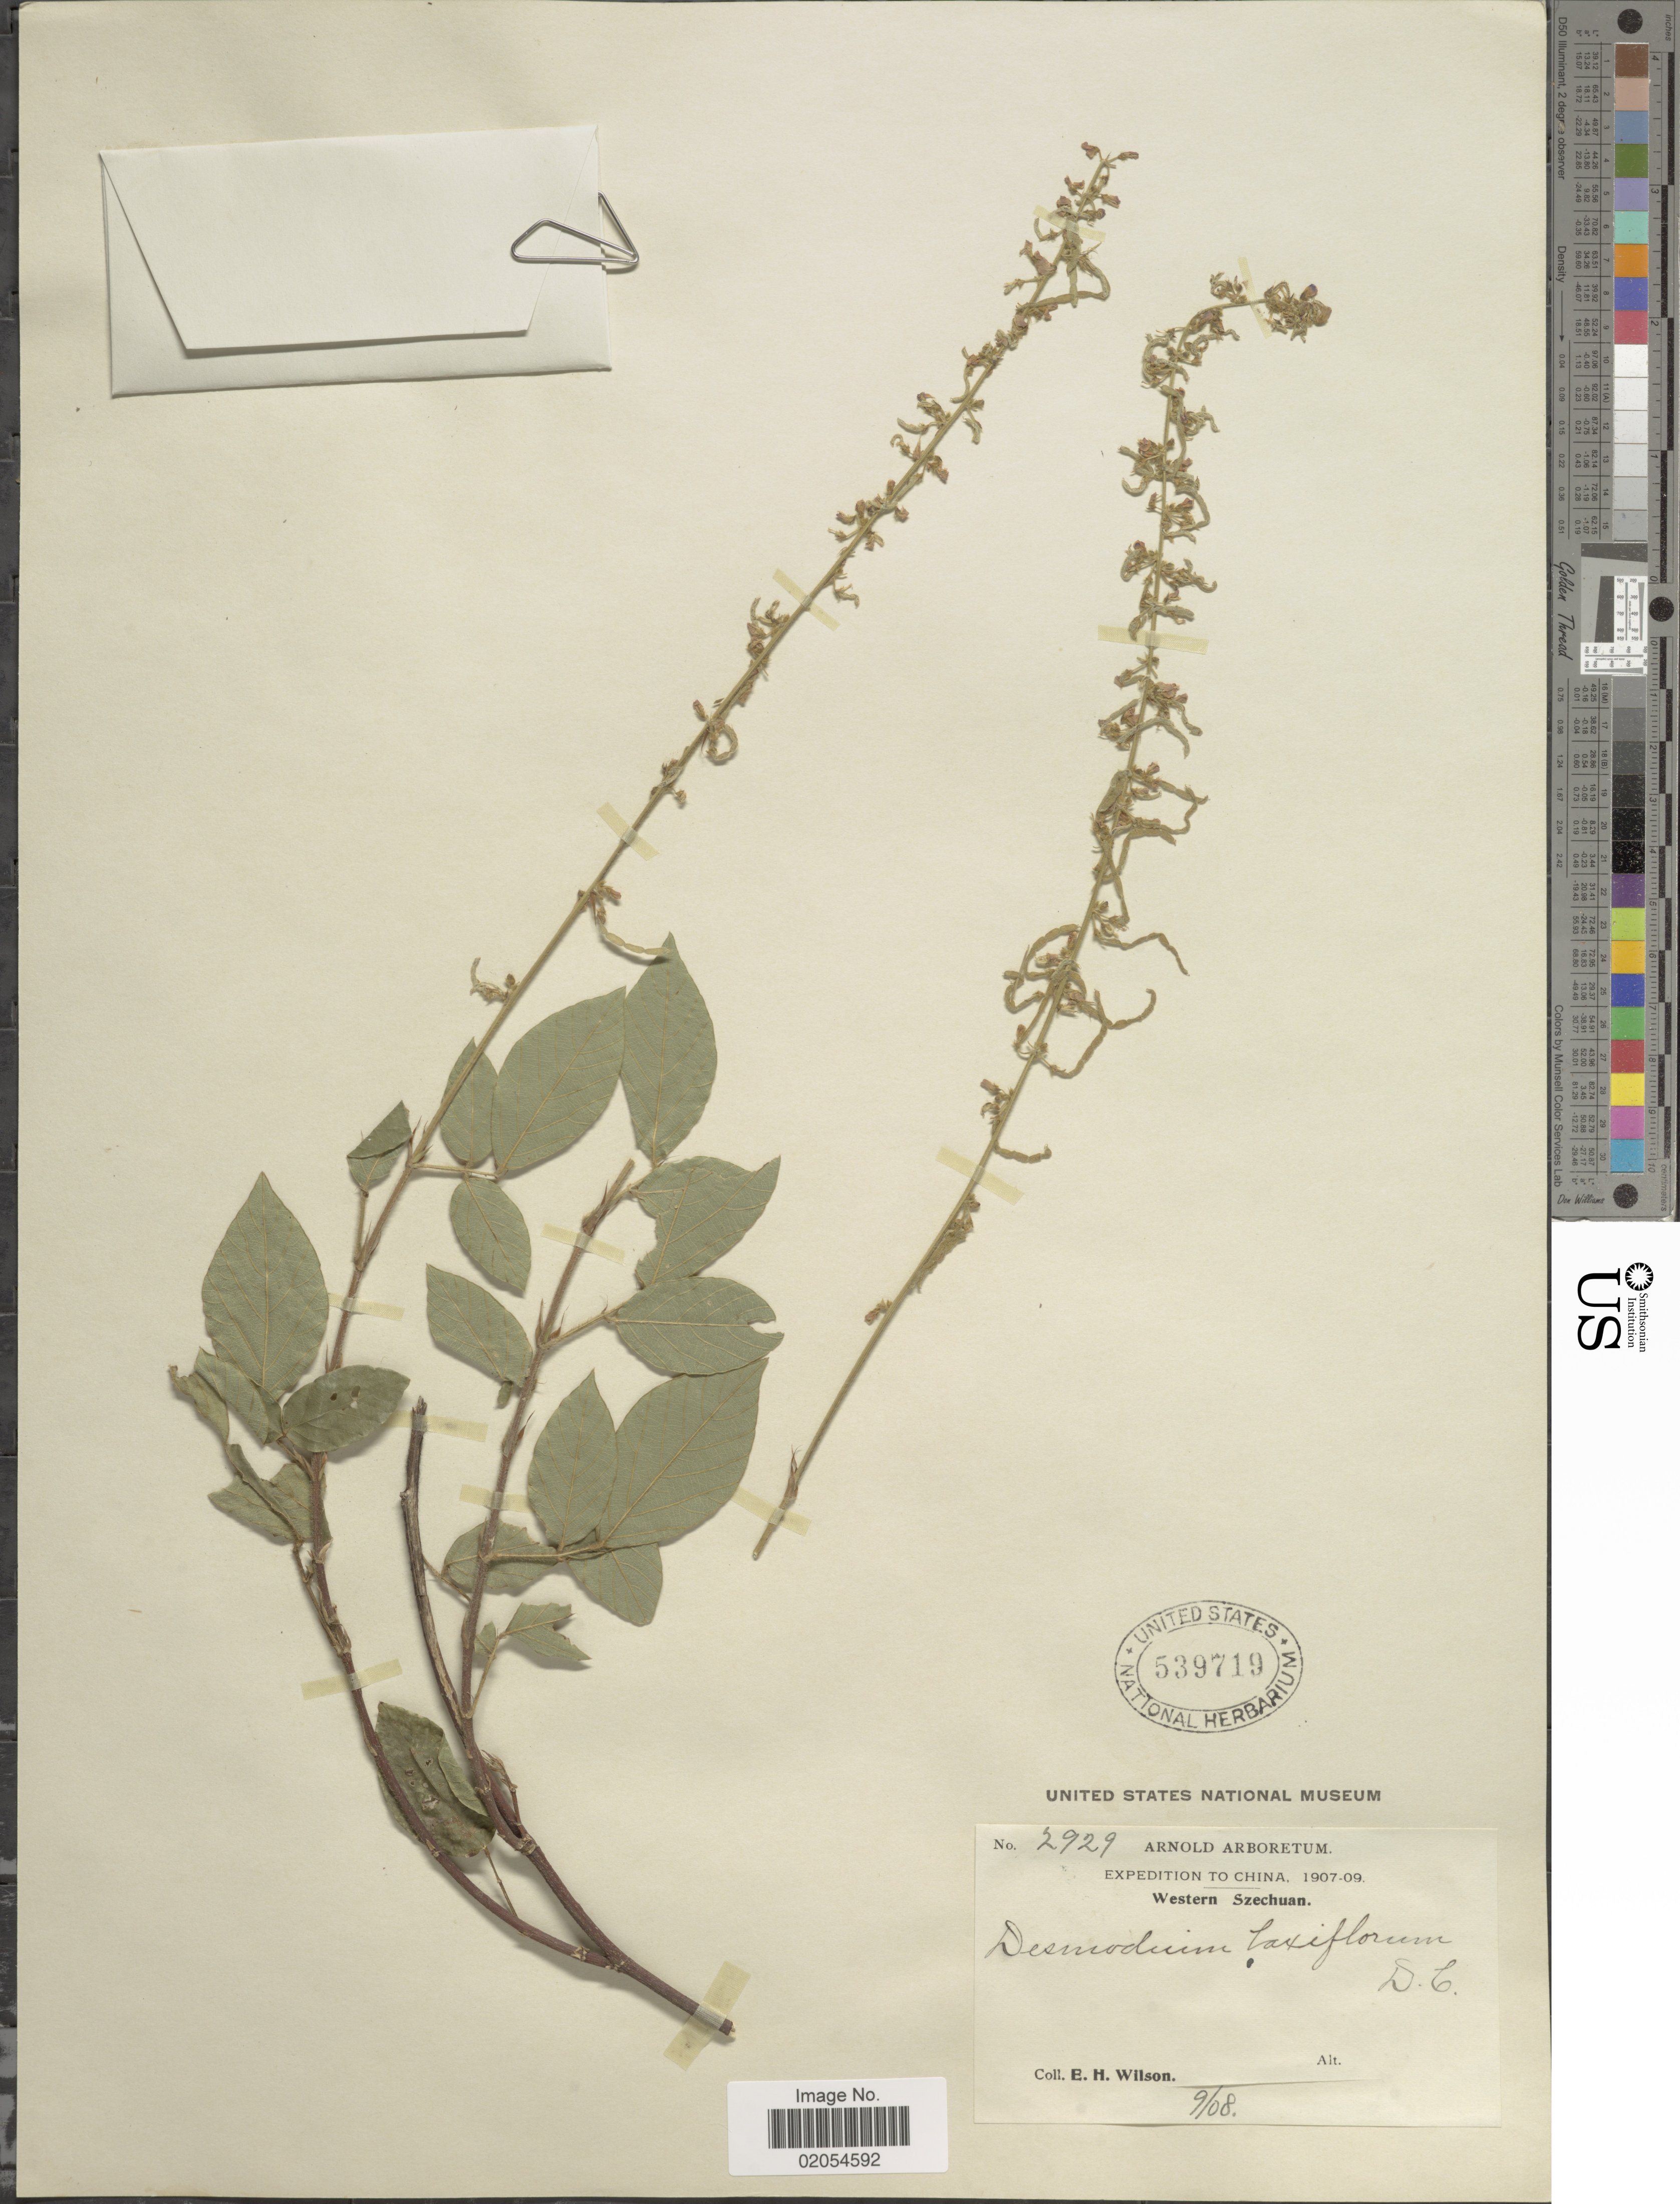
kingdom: Plantae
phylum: Tracheophyta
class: Magnoliopsida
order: Fabales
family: Fabaceae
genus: Sohmaea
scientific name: Sohmaea laxiflora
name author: (DC.) H. Ohashi & K. Ohashi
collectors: E. Wilson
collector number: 2929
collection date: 1908-09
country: China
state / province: Sichuan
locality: Western Szechuan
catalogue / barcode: US 539719